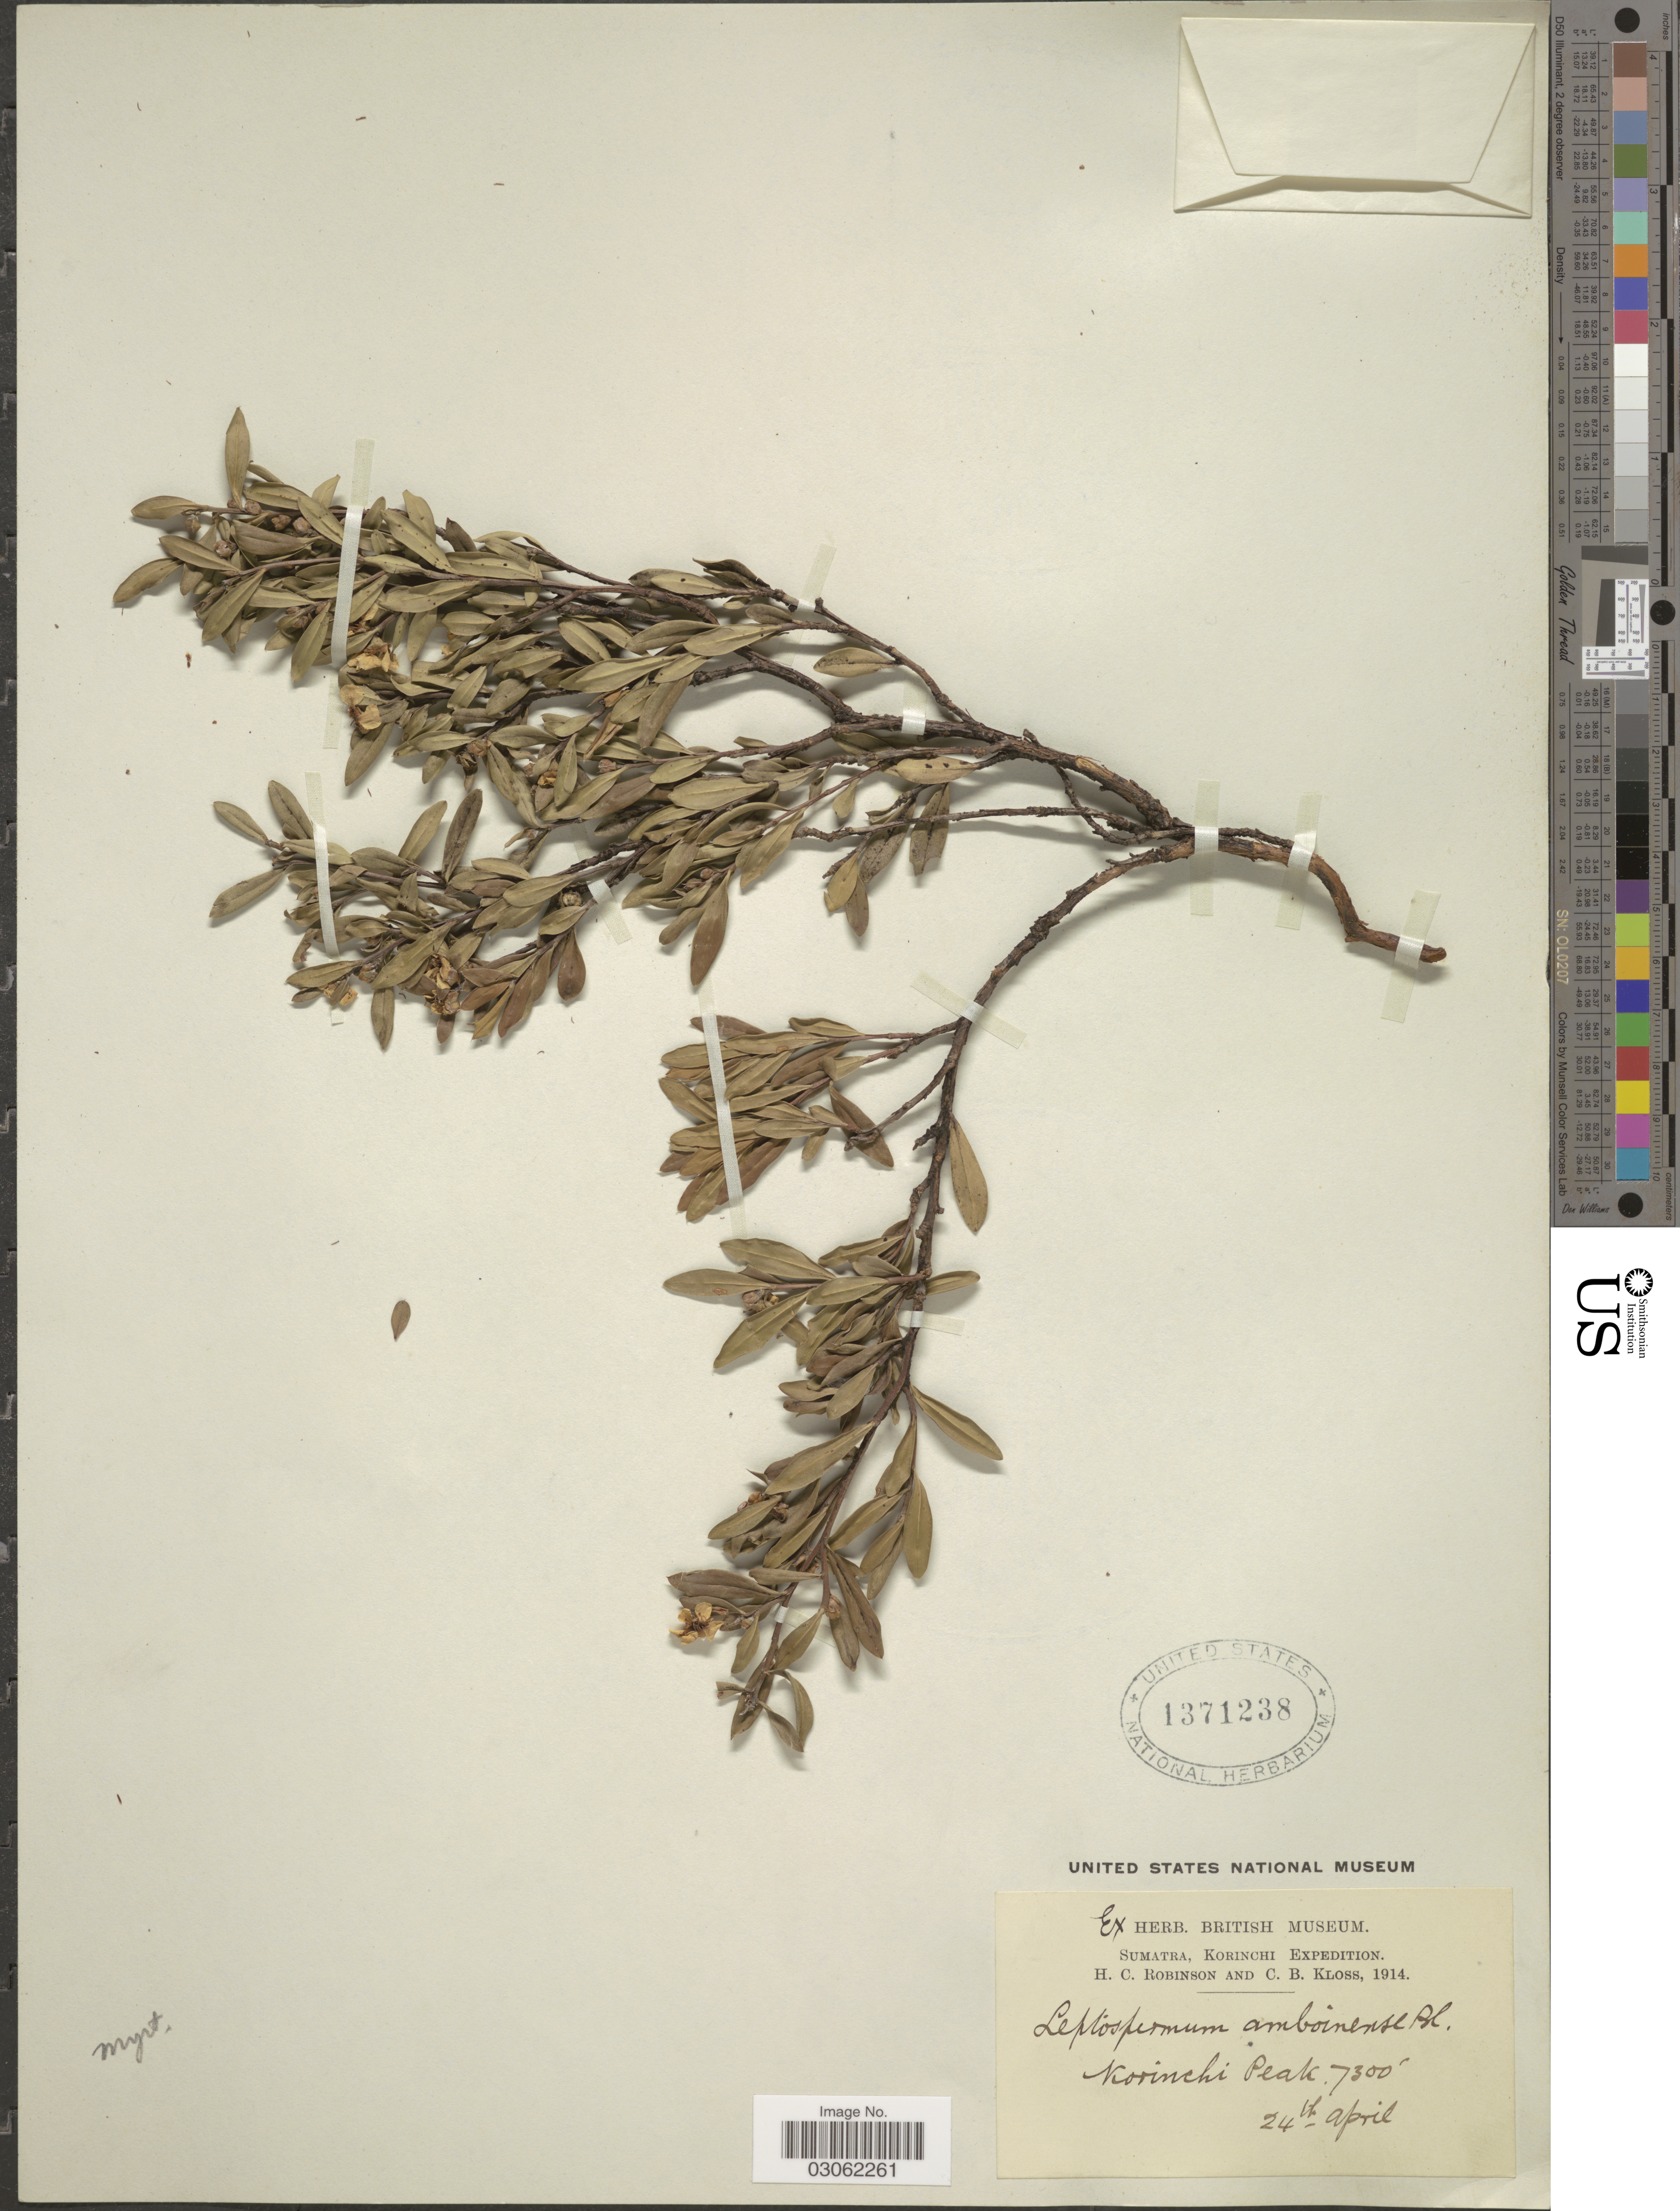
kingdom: Plantae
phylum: Tracheophyta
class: Magnoliopsida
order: Myrtales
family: Myrtaceae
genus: Leptospermum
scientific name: Leptospermum javanicum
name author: Blume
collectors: H. C. Robinson & C. Kloss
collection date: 1914-04-24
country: Indonesia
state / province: Sumatra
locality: Korinchi. Korinchi Peak.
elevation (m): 2225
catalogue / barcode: US 1371238